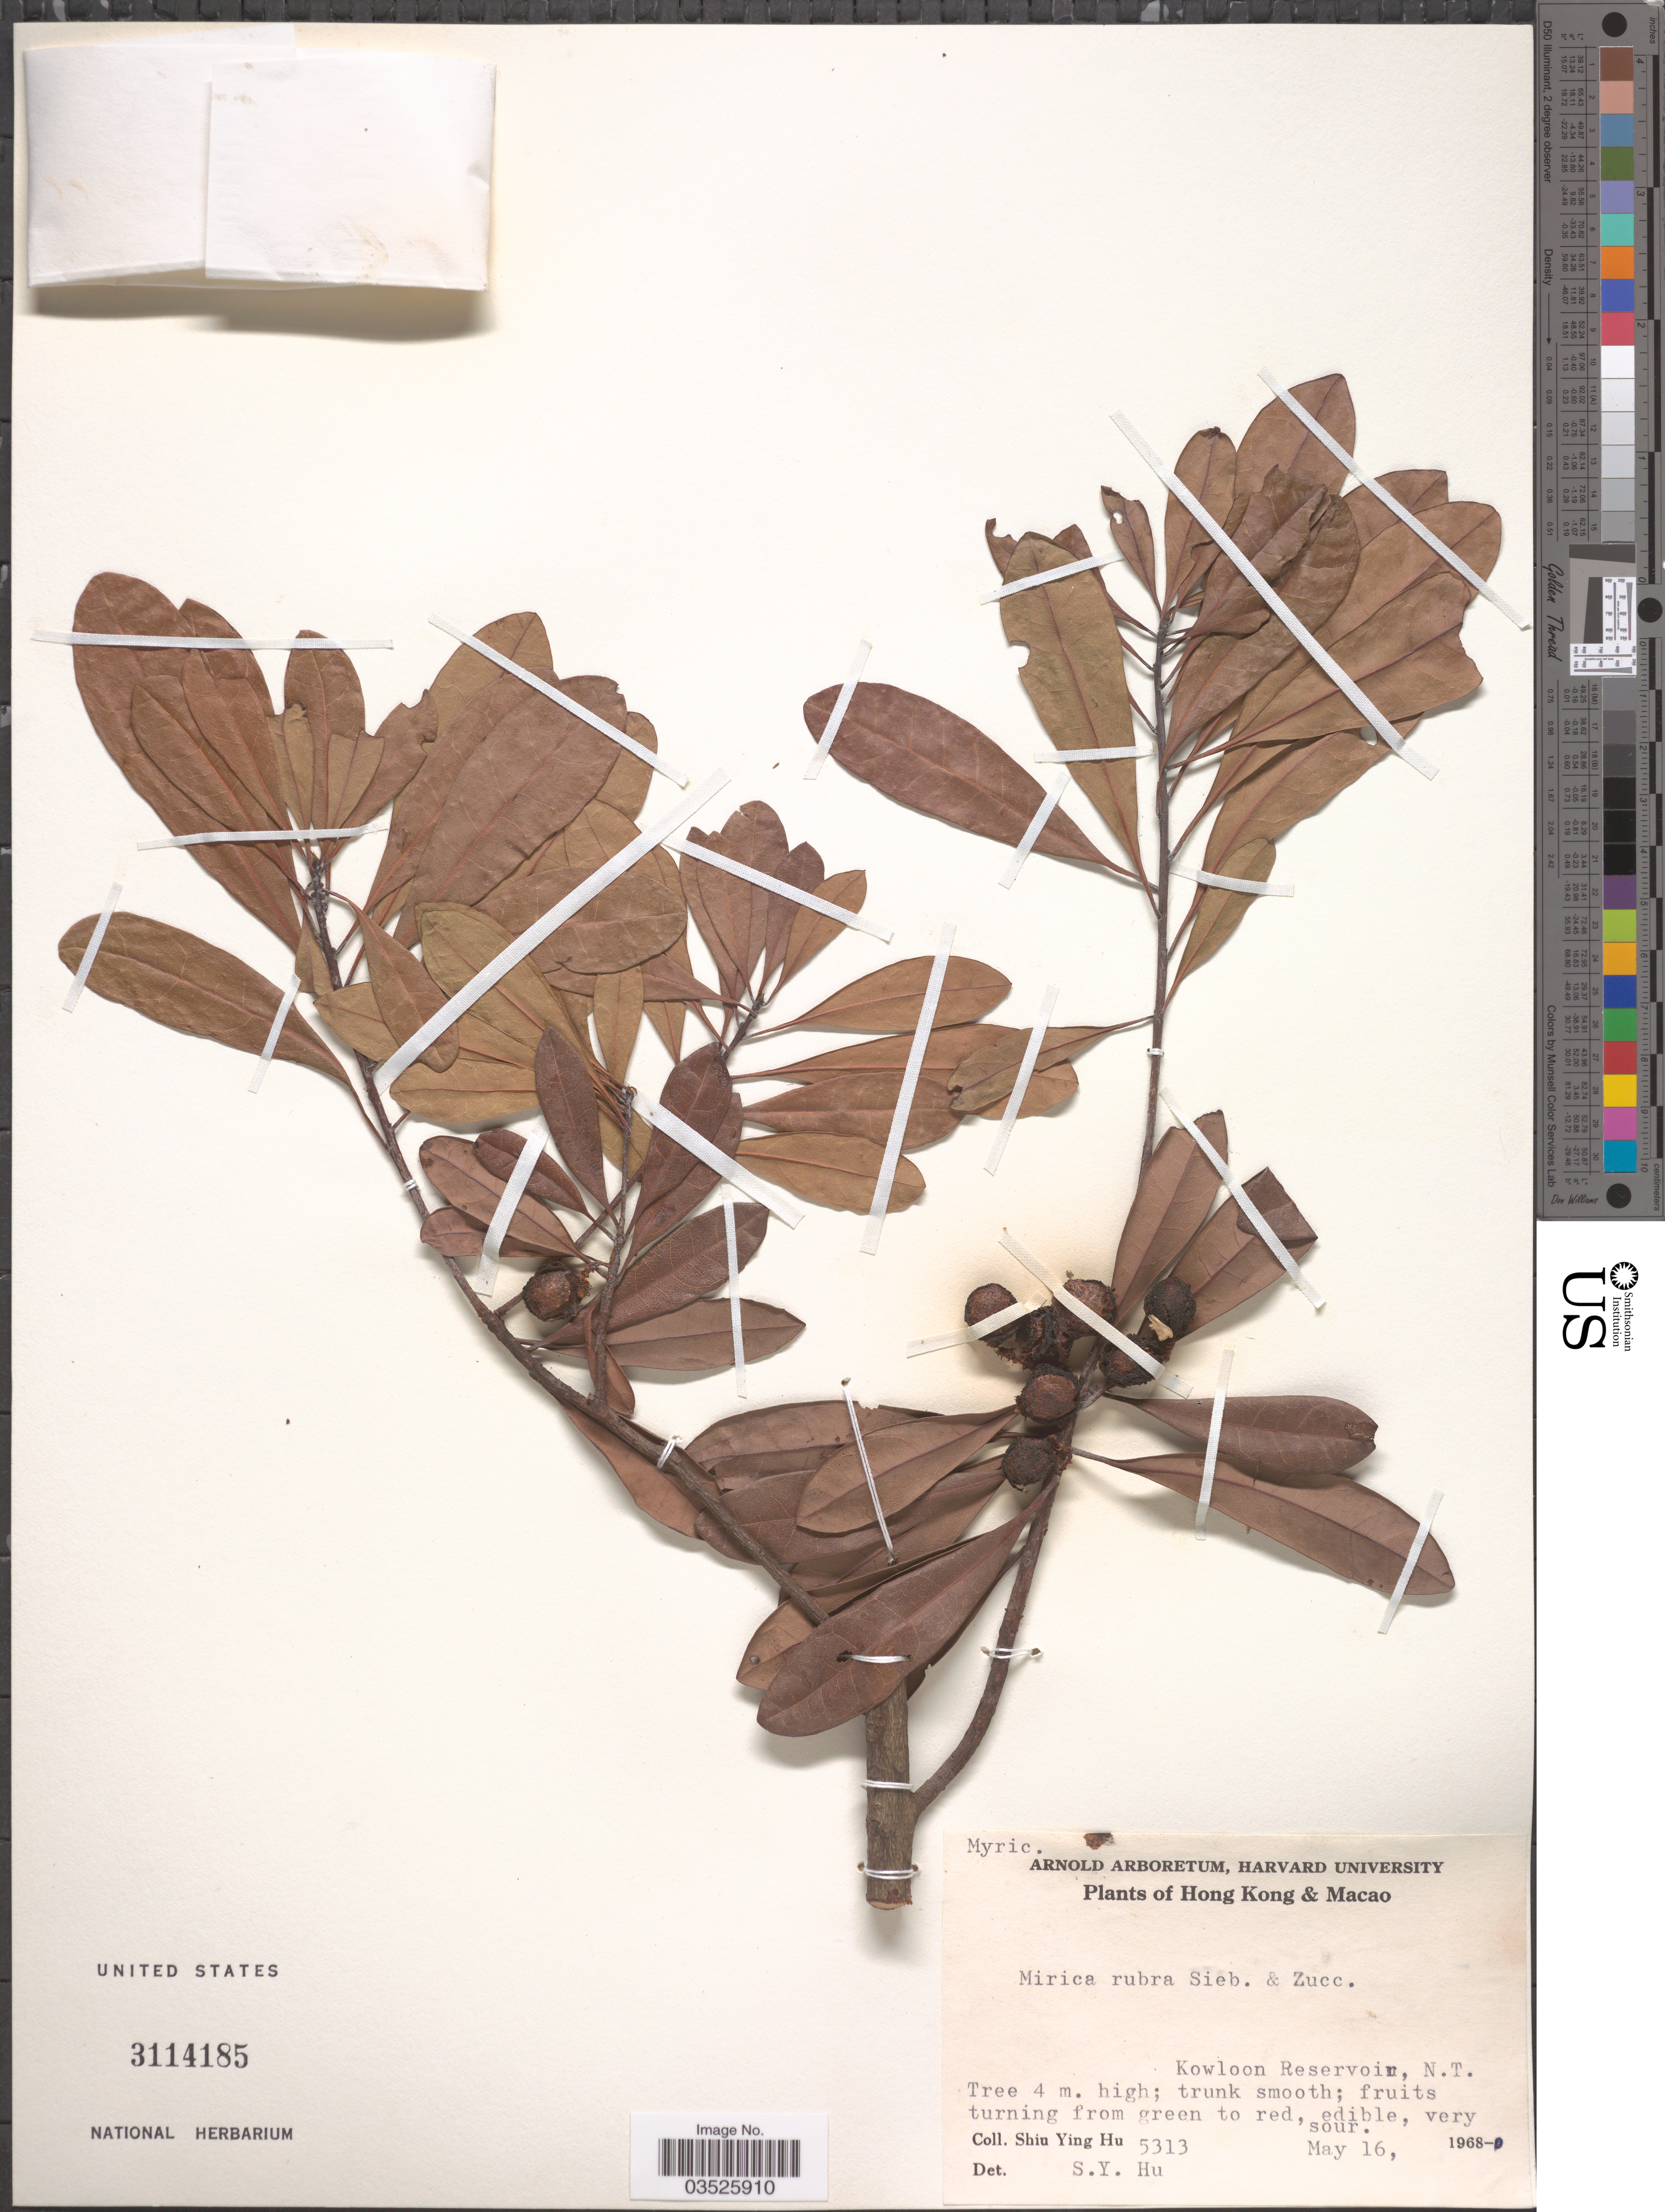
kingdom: Plantae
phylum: Tracheophyta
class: Magnoliopsida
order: Fagales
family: Myricaceae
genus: Morella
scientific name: Morella rubra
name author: Lour.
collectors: S. Y. Hu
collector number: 5313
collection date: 1968-05-16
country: China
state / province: Hong Kong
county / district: New Territories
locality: Kowloon Reservoir, N.T.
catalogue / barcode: US 3114185